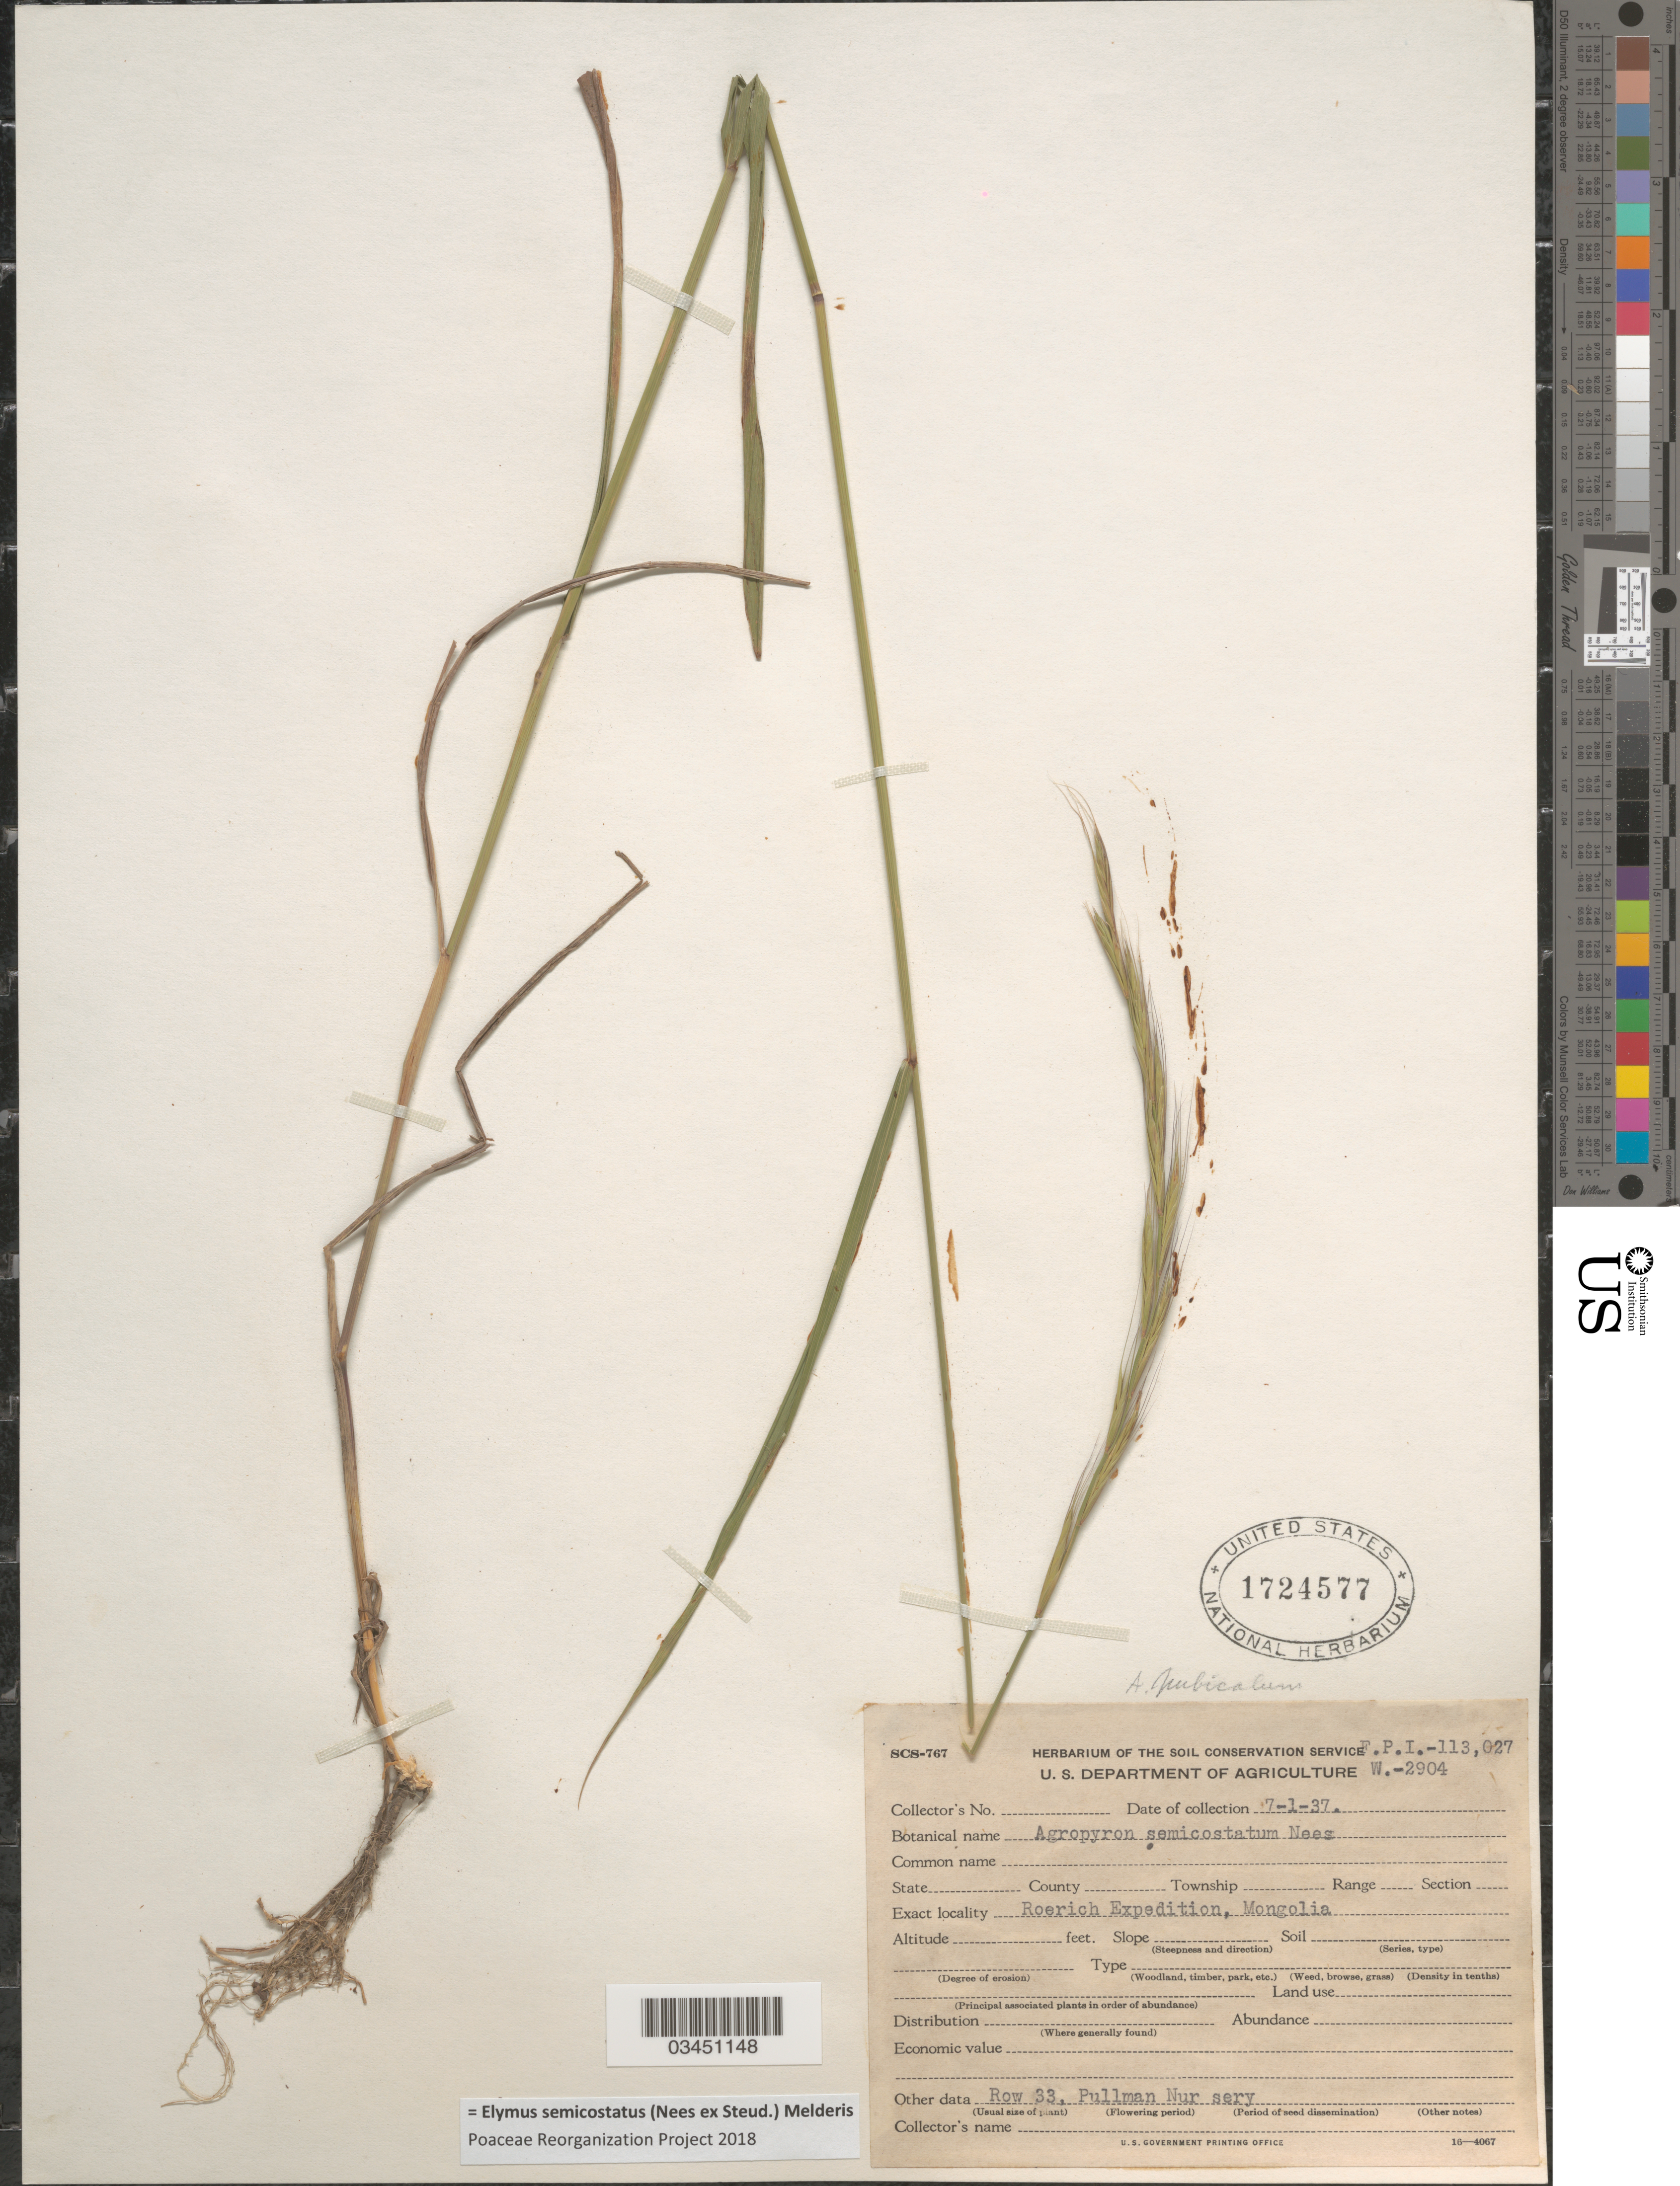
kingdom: Plantae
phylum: Tracheophyta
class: Liliopsida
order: Poales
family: Poaceae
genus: Elymus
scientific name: Elymus semicostatus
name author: (Nees ex Steud.) Melderis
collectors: Herbarium of the Soil Conservation Service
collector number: FPI-113027/W-2904?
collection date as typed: Transcribed d/m/y: 1/7/37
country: United States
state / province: Washington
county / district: Whitman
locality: Row 33, Pullman Nur sery.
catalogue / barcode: US 1724577